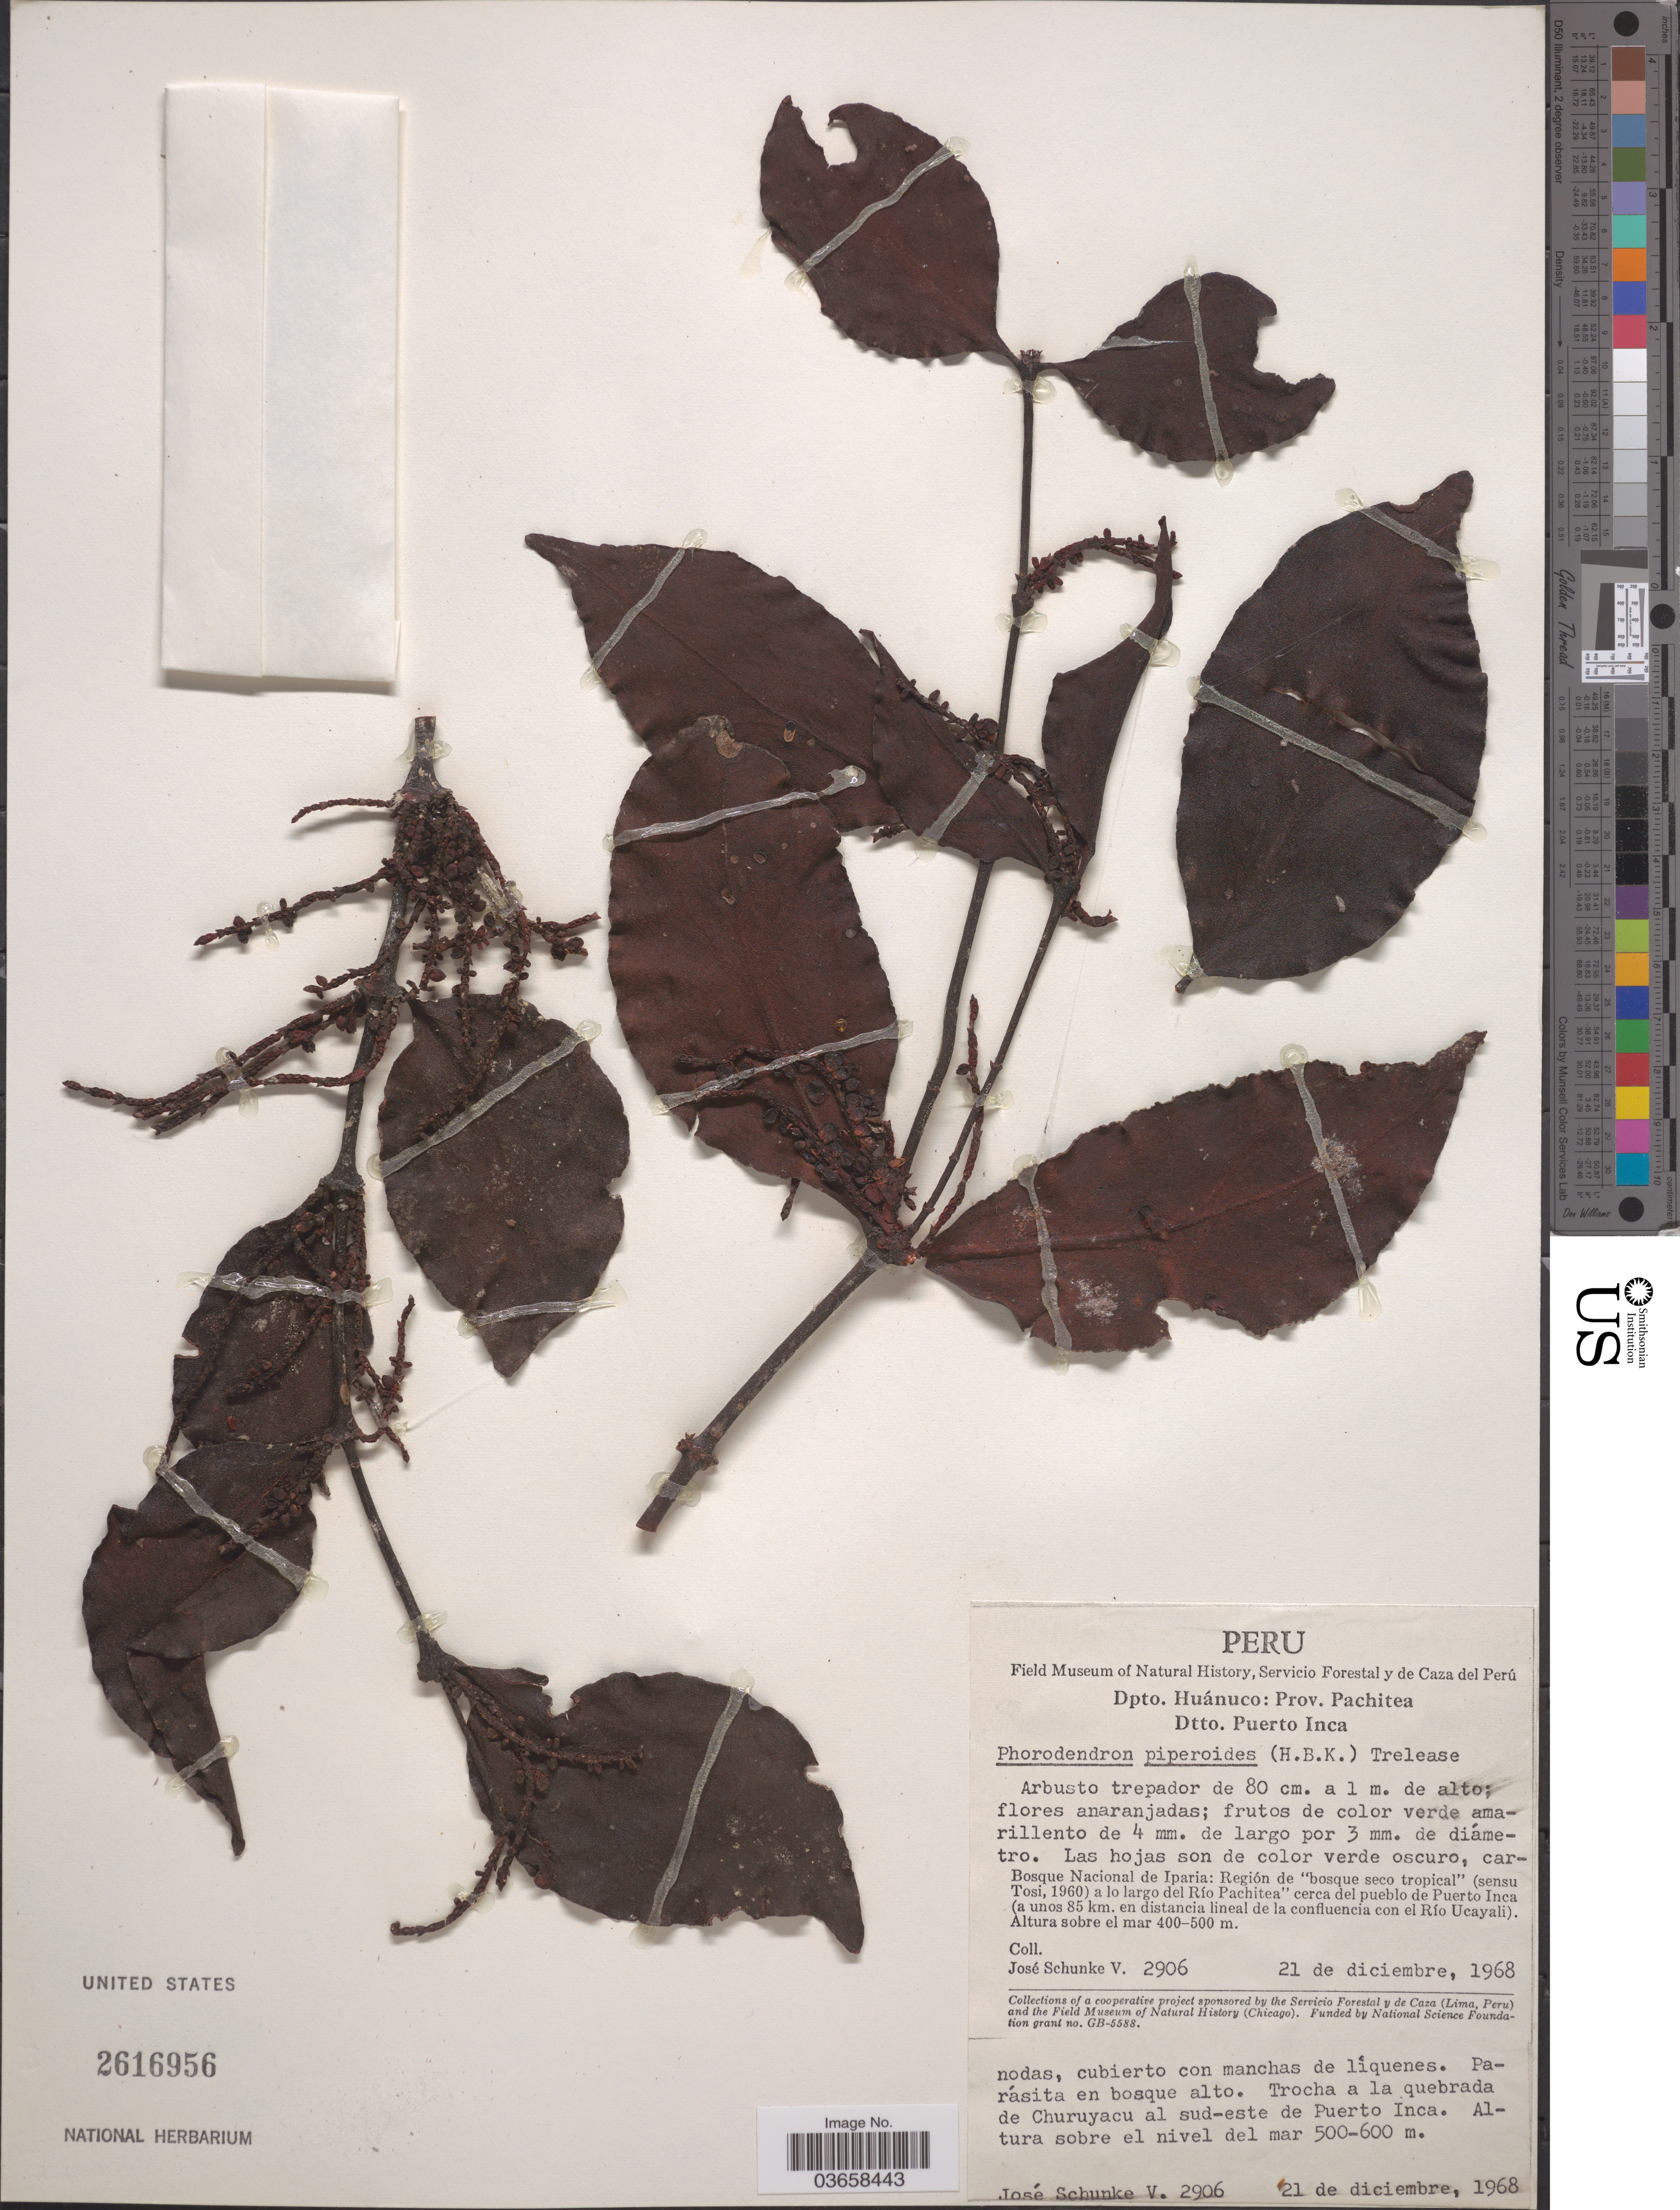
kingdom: Plantae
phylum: Tracheophyta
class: Magnoliopsida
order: Santalales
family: Viscaceae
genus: Phoradendron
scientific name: Phoradendron piperoides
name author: (Kunth) Trel.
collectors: J. Schunke Vigo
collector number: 2906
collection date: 1968-12-21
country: Peru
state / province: Huánuco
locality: Dpto. Huánuco: Prov. Pachitea, Dtto. Puerto Inca. Bosque Nacional de Iparia: Región de "bosque seco tropical" (sensu Tosi, 1960) a lo largo del Río Pachitea cerca del pueblo de Puerto Inca (a unos 85 km. en distancia lineal de la confluencia con el Río Ucayali). Trocha a la quebrada de Churuyacu al sud-este de Puerto Inca.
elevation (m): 500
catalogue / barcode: US 2616956